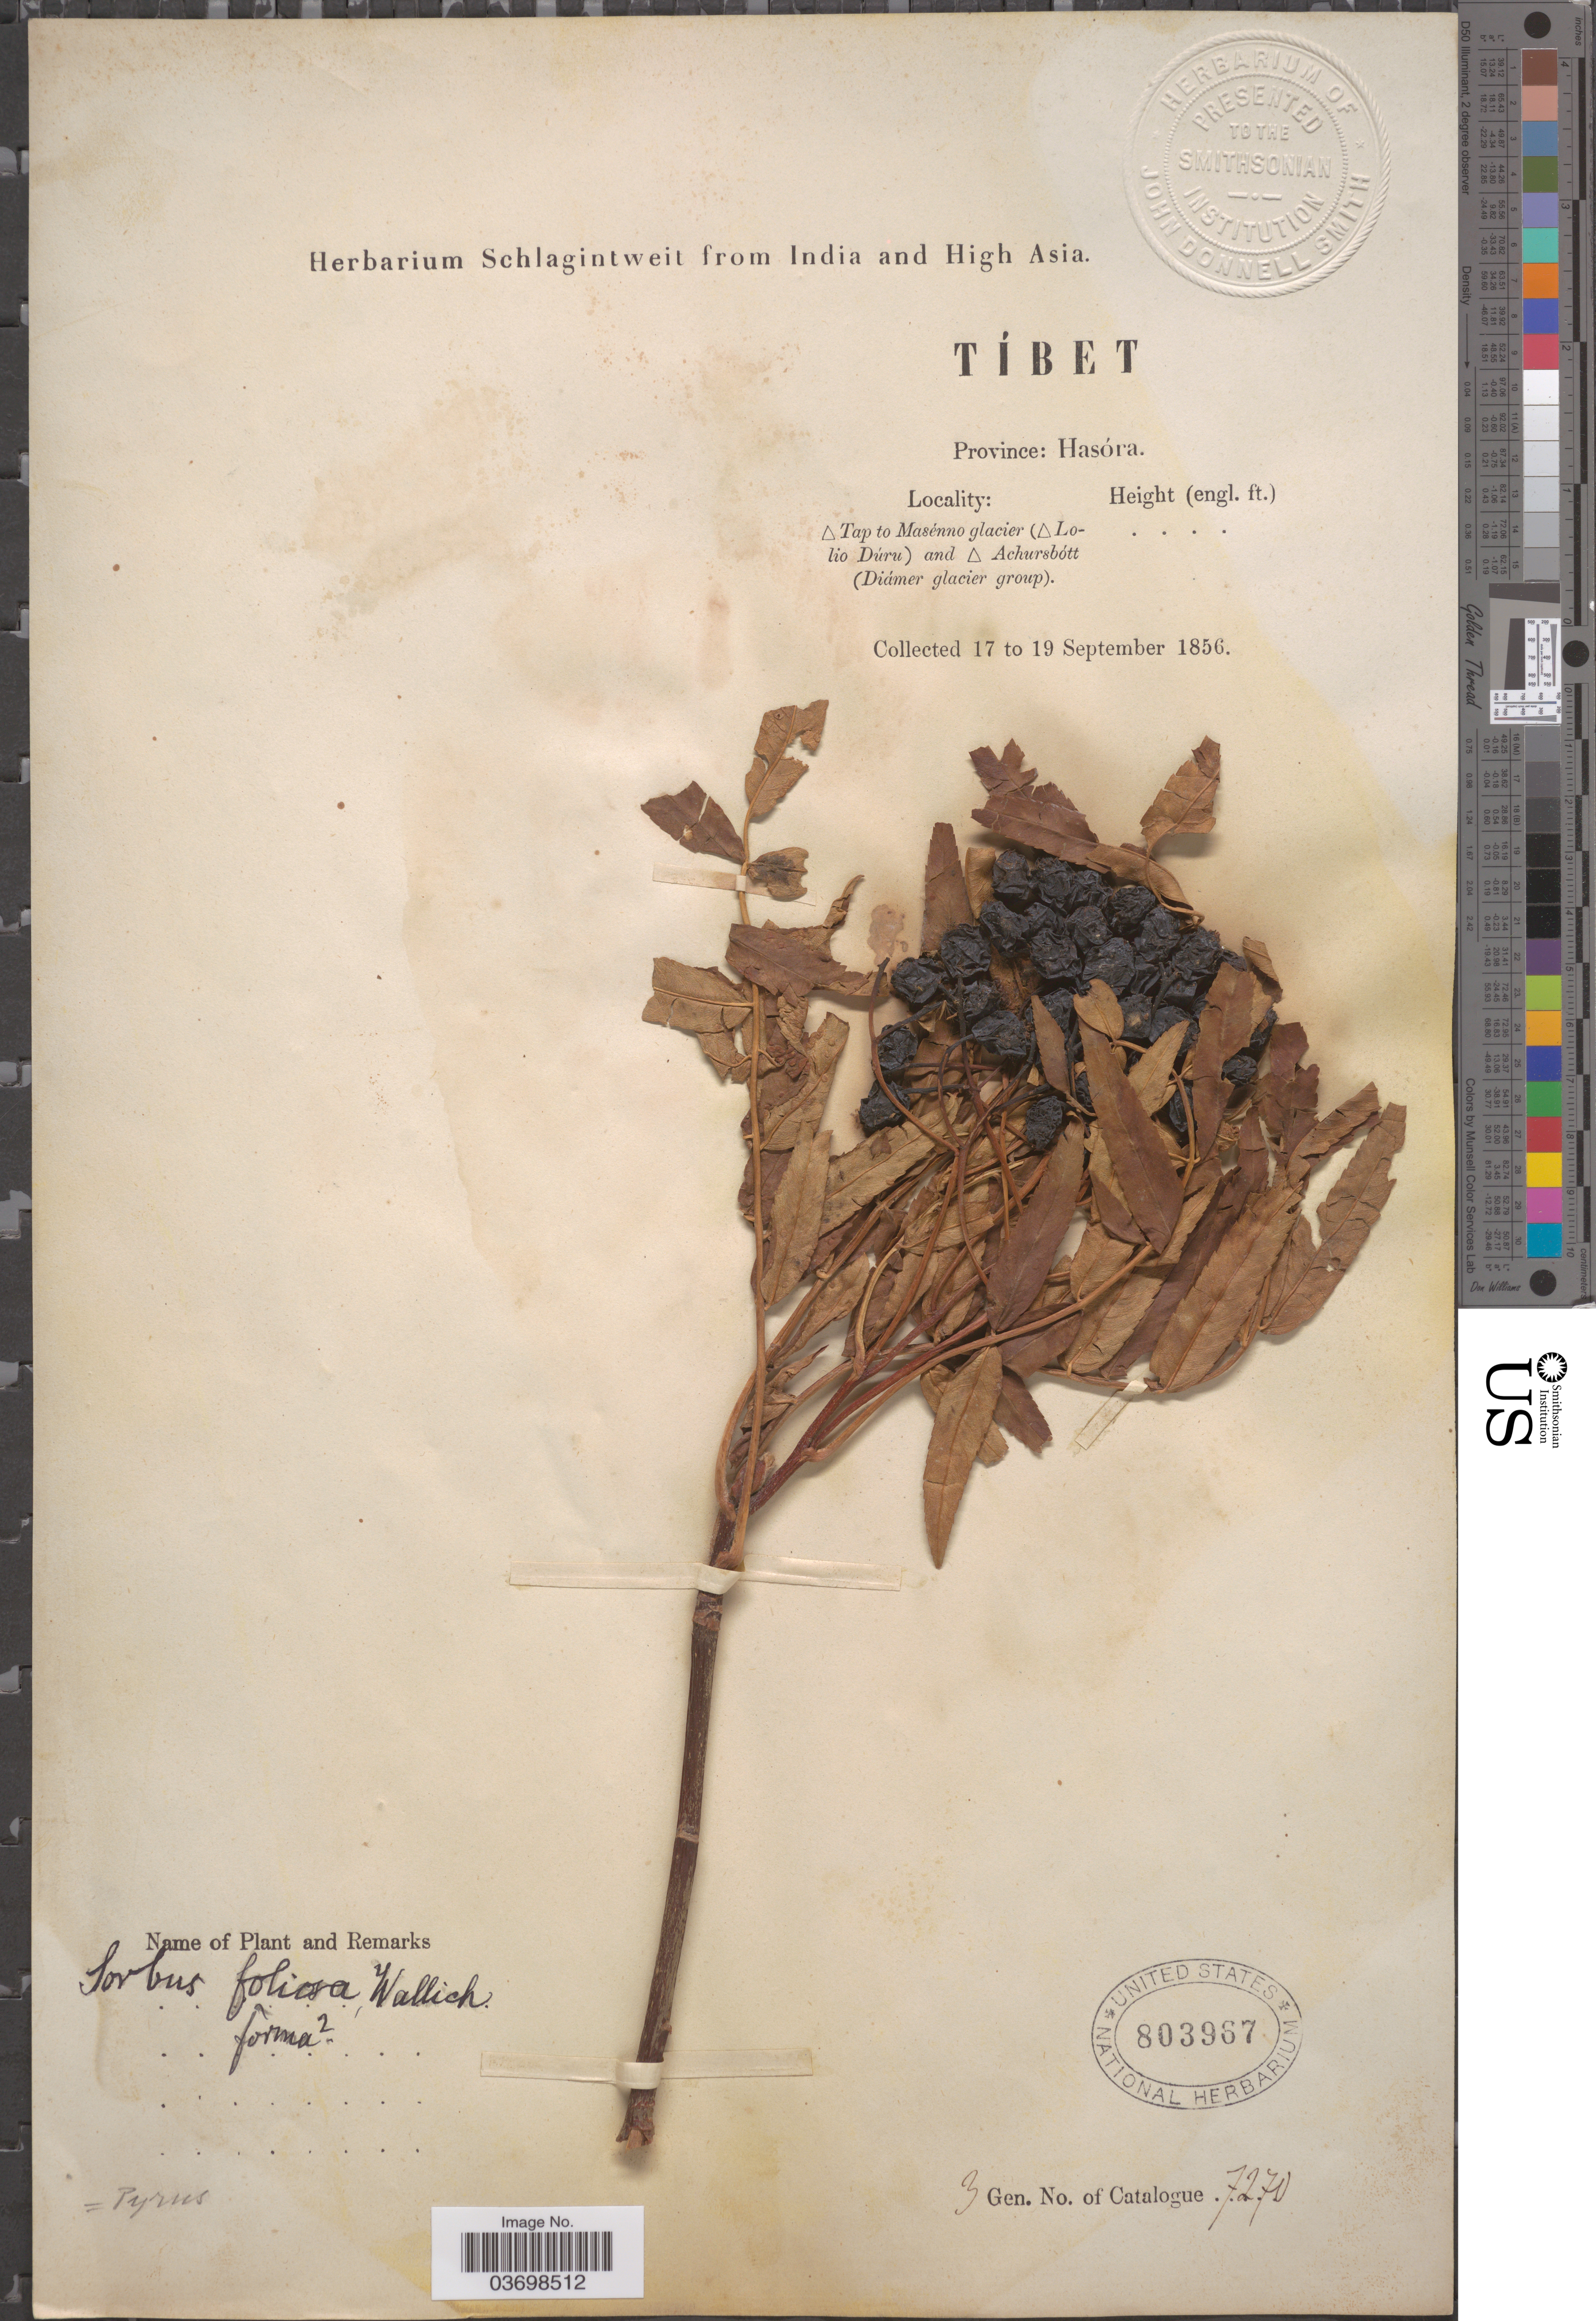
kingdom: Plantae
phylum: Tracheophyta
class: Magnoliopsida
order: Rosales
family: Rosaceae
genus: Sorbus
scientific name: Sorbus sp.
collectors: ex herb. Schlagintweit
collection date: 1856-09-17/1856-09-19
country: China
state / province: Xizang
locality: Tíbet. Province: Hasóra. ∆ Tap to Masénno glacier (∆ Lolio Dúru) and ∆ Achursbótt (Diámer glacier camp).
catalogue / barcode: US 803967